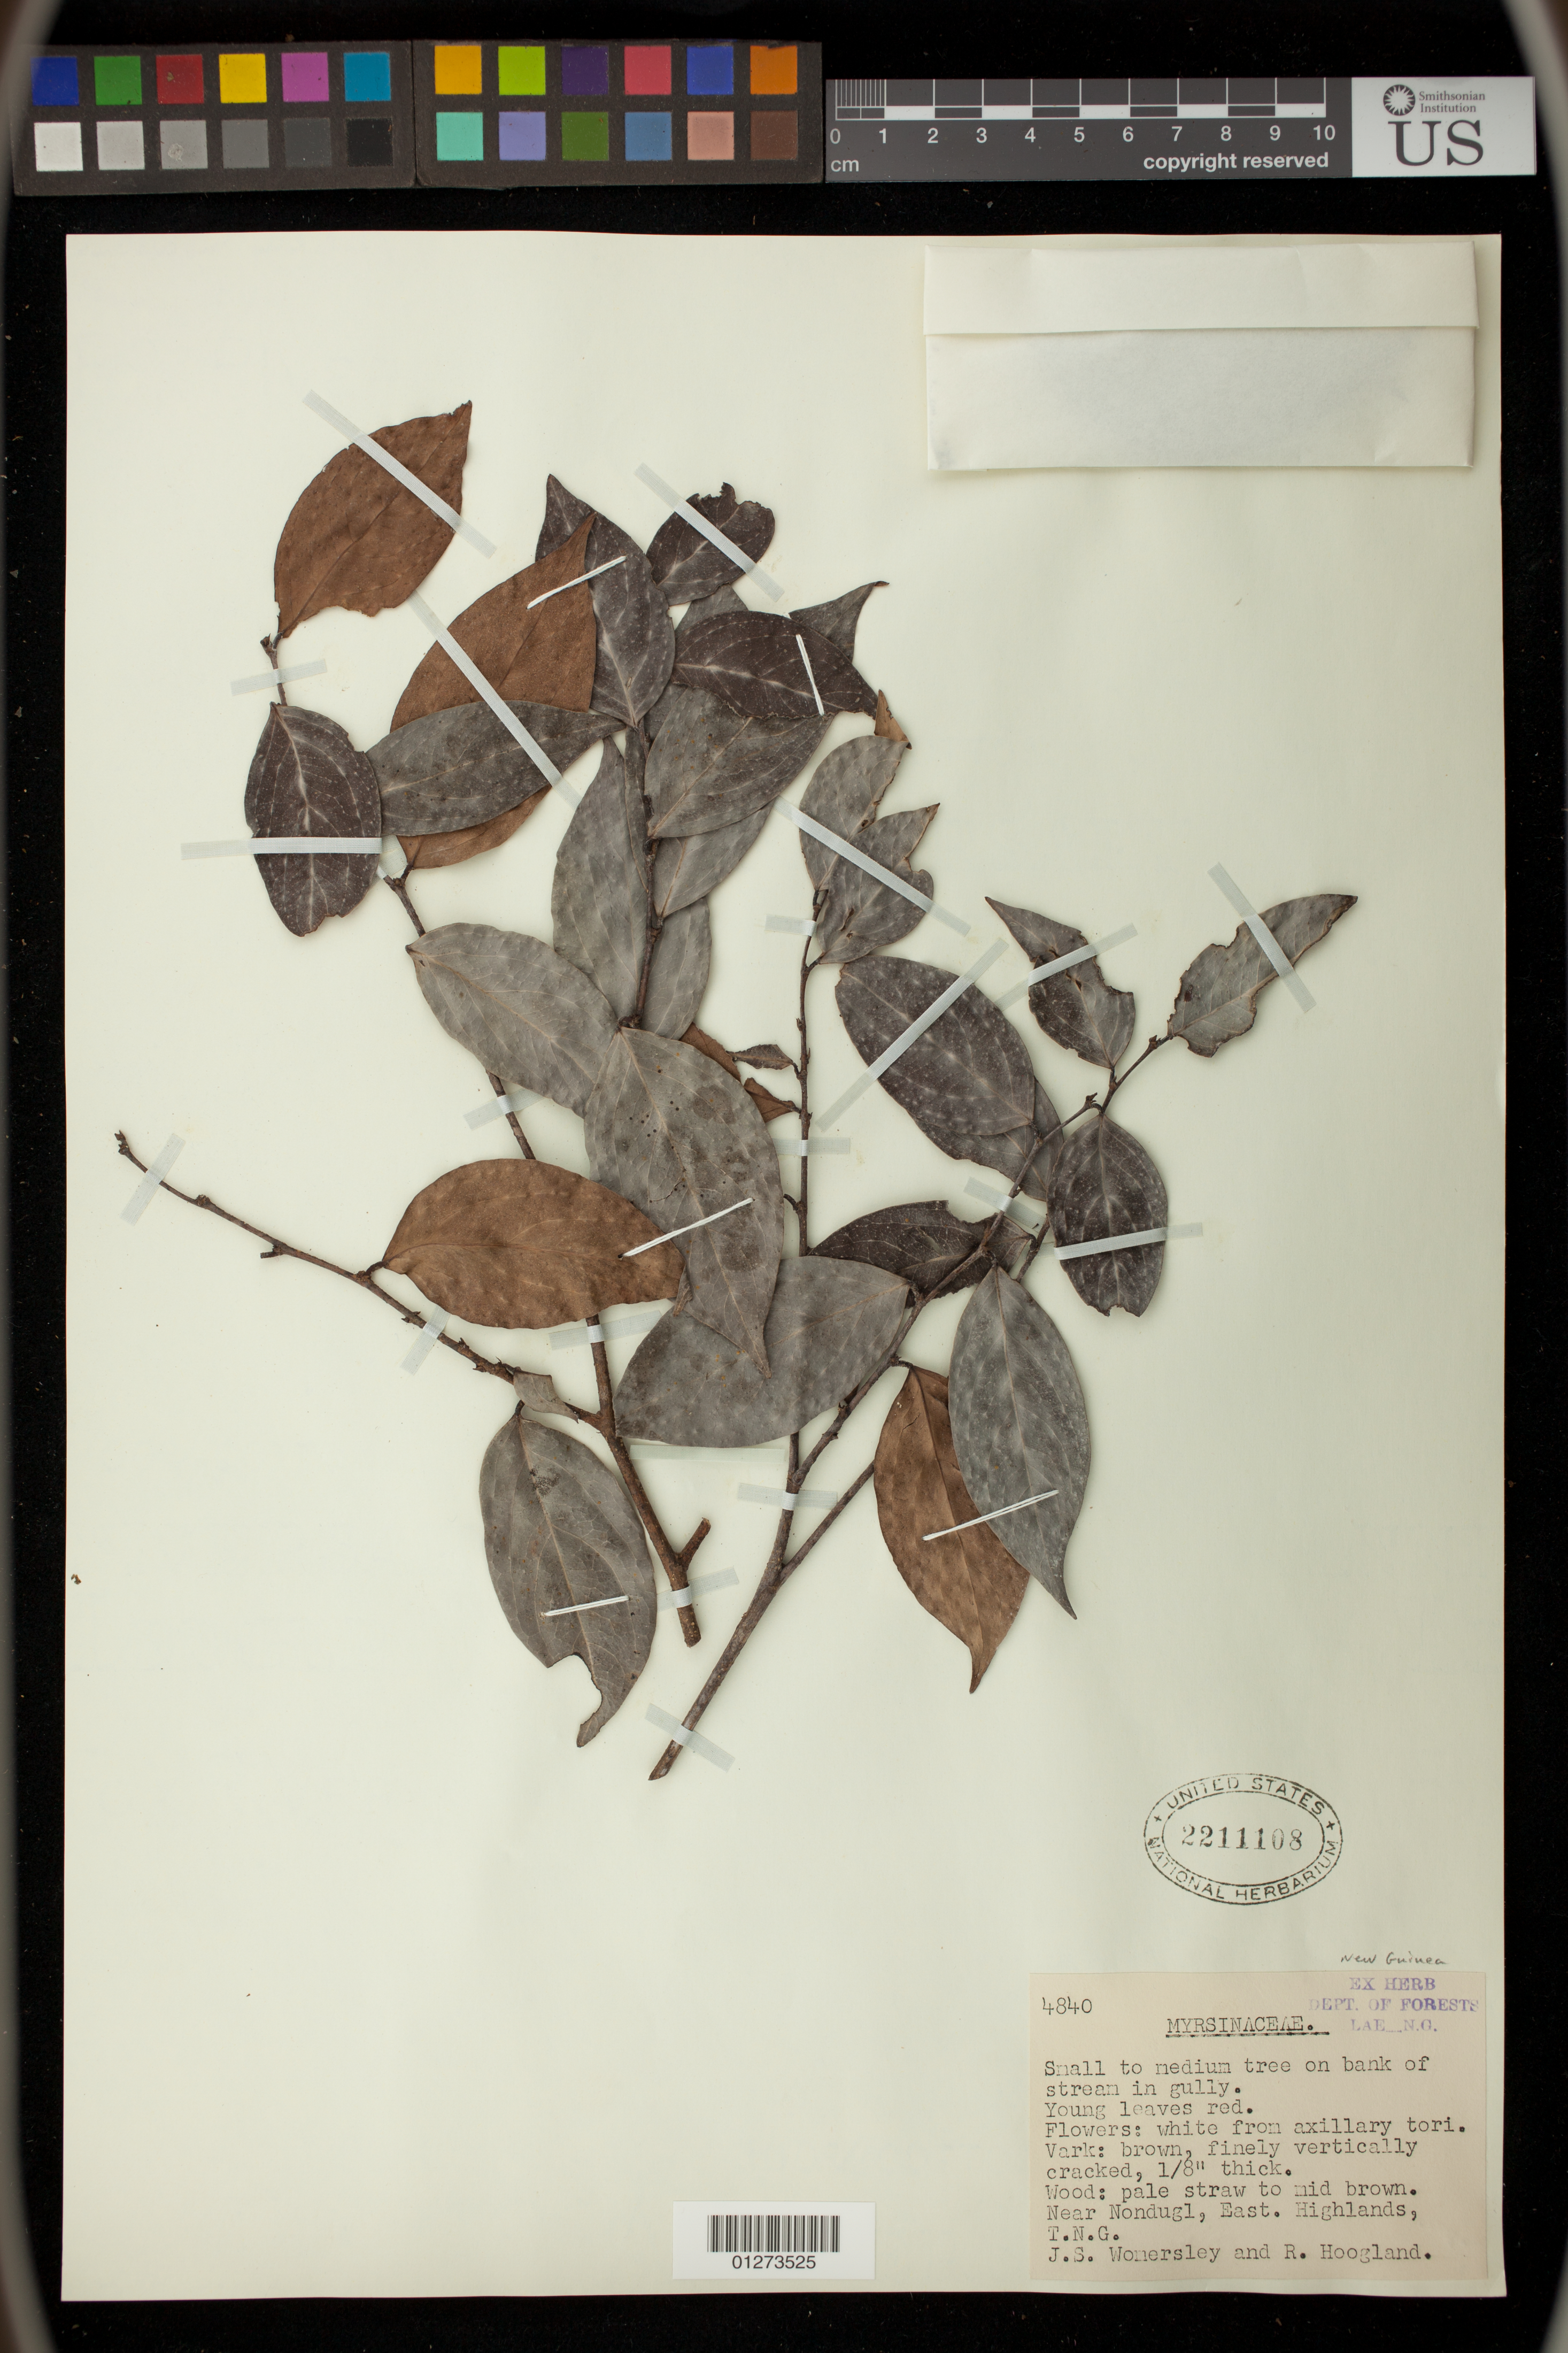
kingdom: Plantae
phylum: Tracheophyta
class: Magnoliopsida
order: Malpighiales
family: Phyllanthaceae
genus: Cleistanthus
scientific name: Cleistanthus sp.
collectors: J. S. Womersley & R. D. Hoogland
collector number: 4840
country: Papua New Guinea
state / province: Western Highlands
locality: Near Nondugl, East. Highlands, T. N. G.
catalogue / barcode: US 2211108